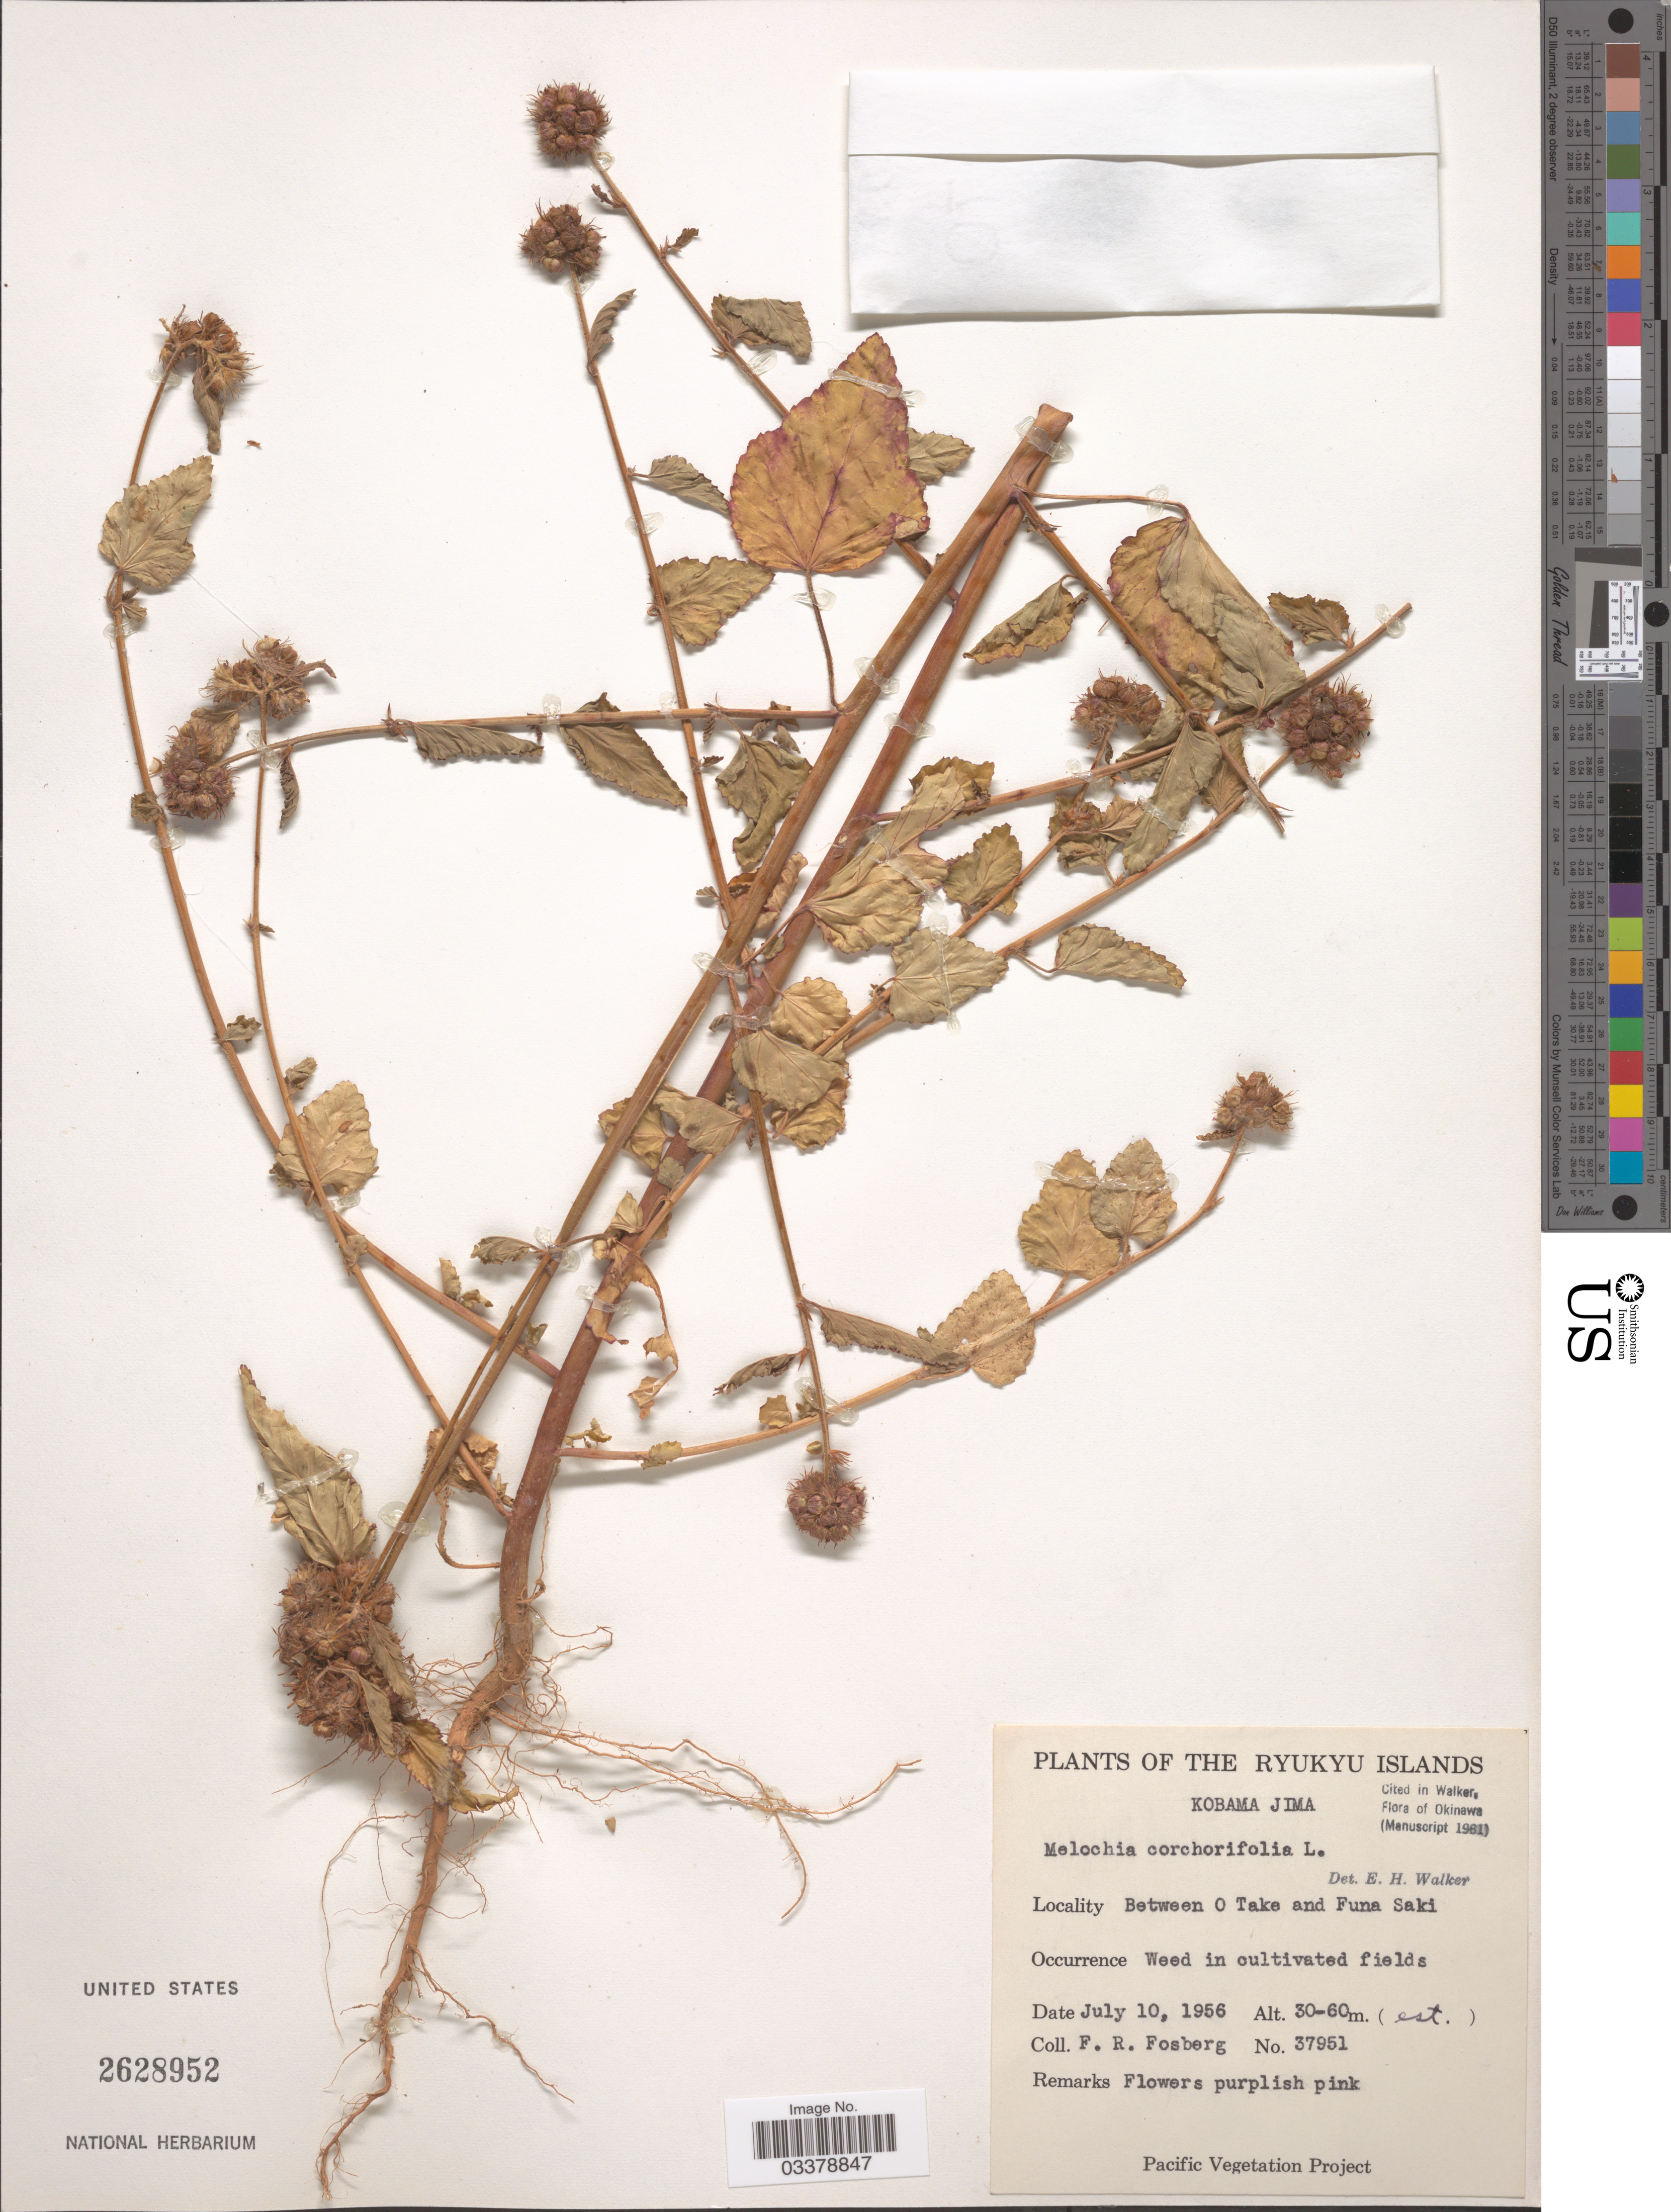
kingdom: Plantae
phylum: Tracheophyta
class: Magnoliopsida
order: Malvales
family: Malvaceae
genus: Melochia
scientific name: Melochia corchorifolia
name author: L.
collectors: F. R. Fosberg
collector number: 37951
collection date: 1956-07-10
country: Japan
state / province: Okinawa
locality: The Ryukyu Islands, Kobama Jima, Between O Take and Funa Saki.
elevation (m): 30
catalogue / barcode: US 2628952